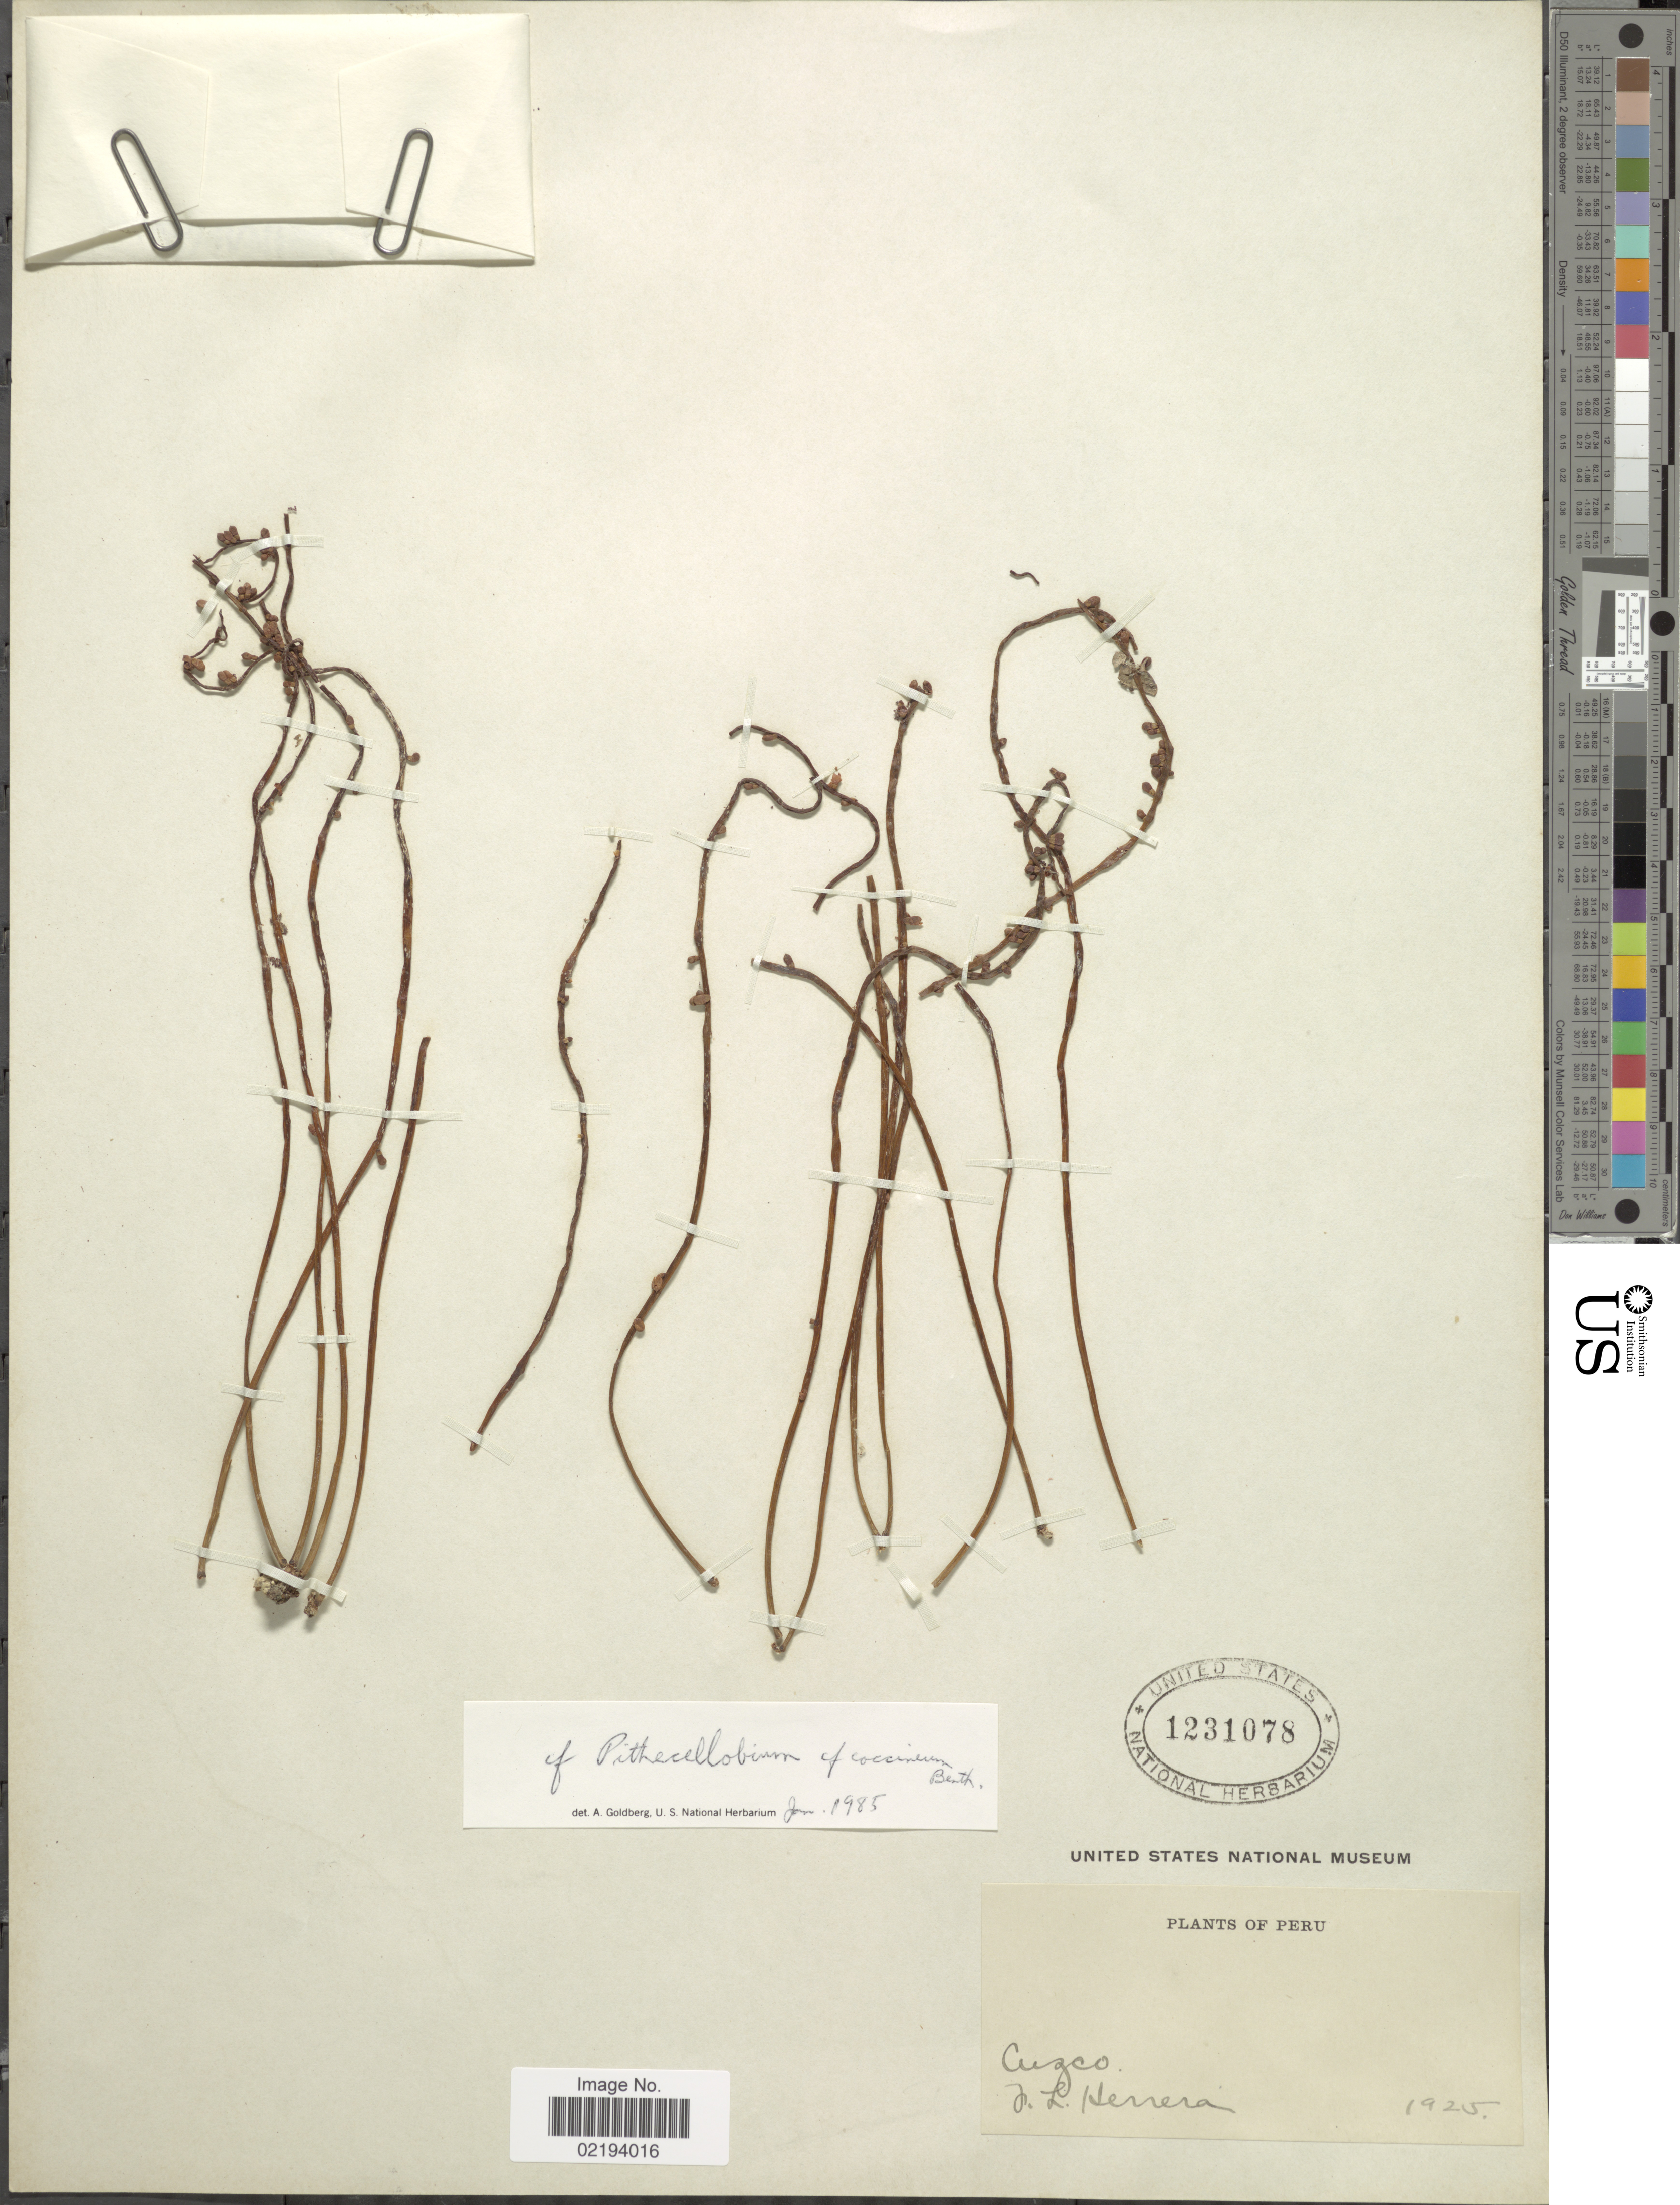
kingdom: Plantae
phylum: Tracheophyta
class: Magnoliopsida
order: Fabales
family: Fabaceae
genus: Zygia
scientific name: Zygia coccinea var. coccinea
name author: (G. Don) L. Rico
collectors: F. L. Herrera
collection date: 1925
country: Peru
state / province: Cusco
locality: Cuzco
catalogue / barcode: US 1231078